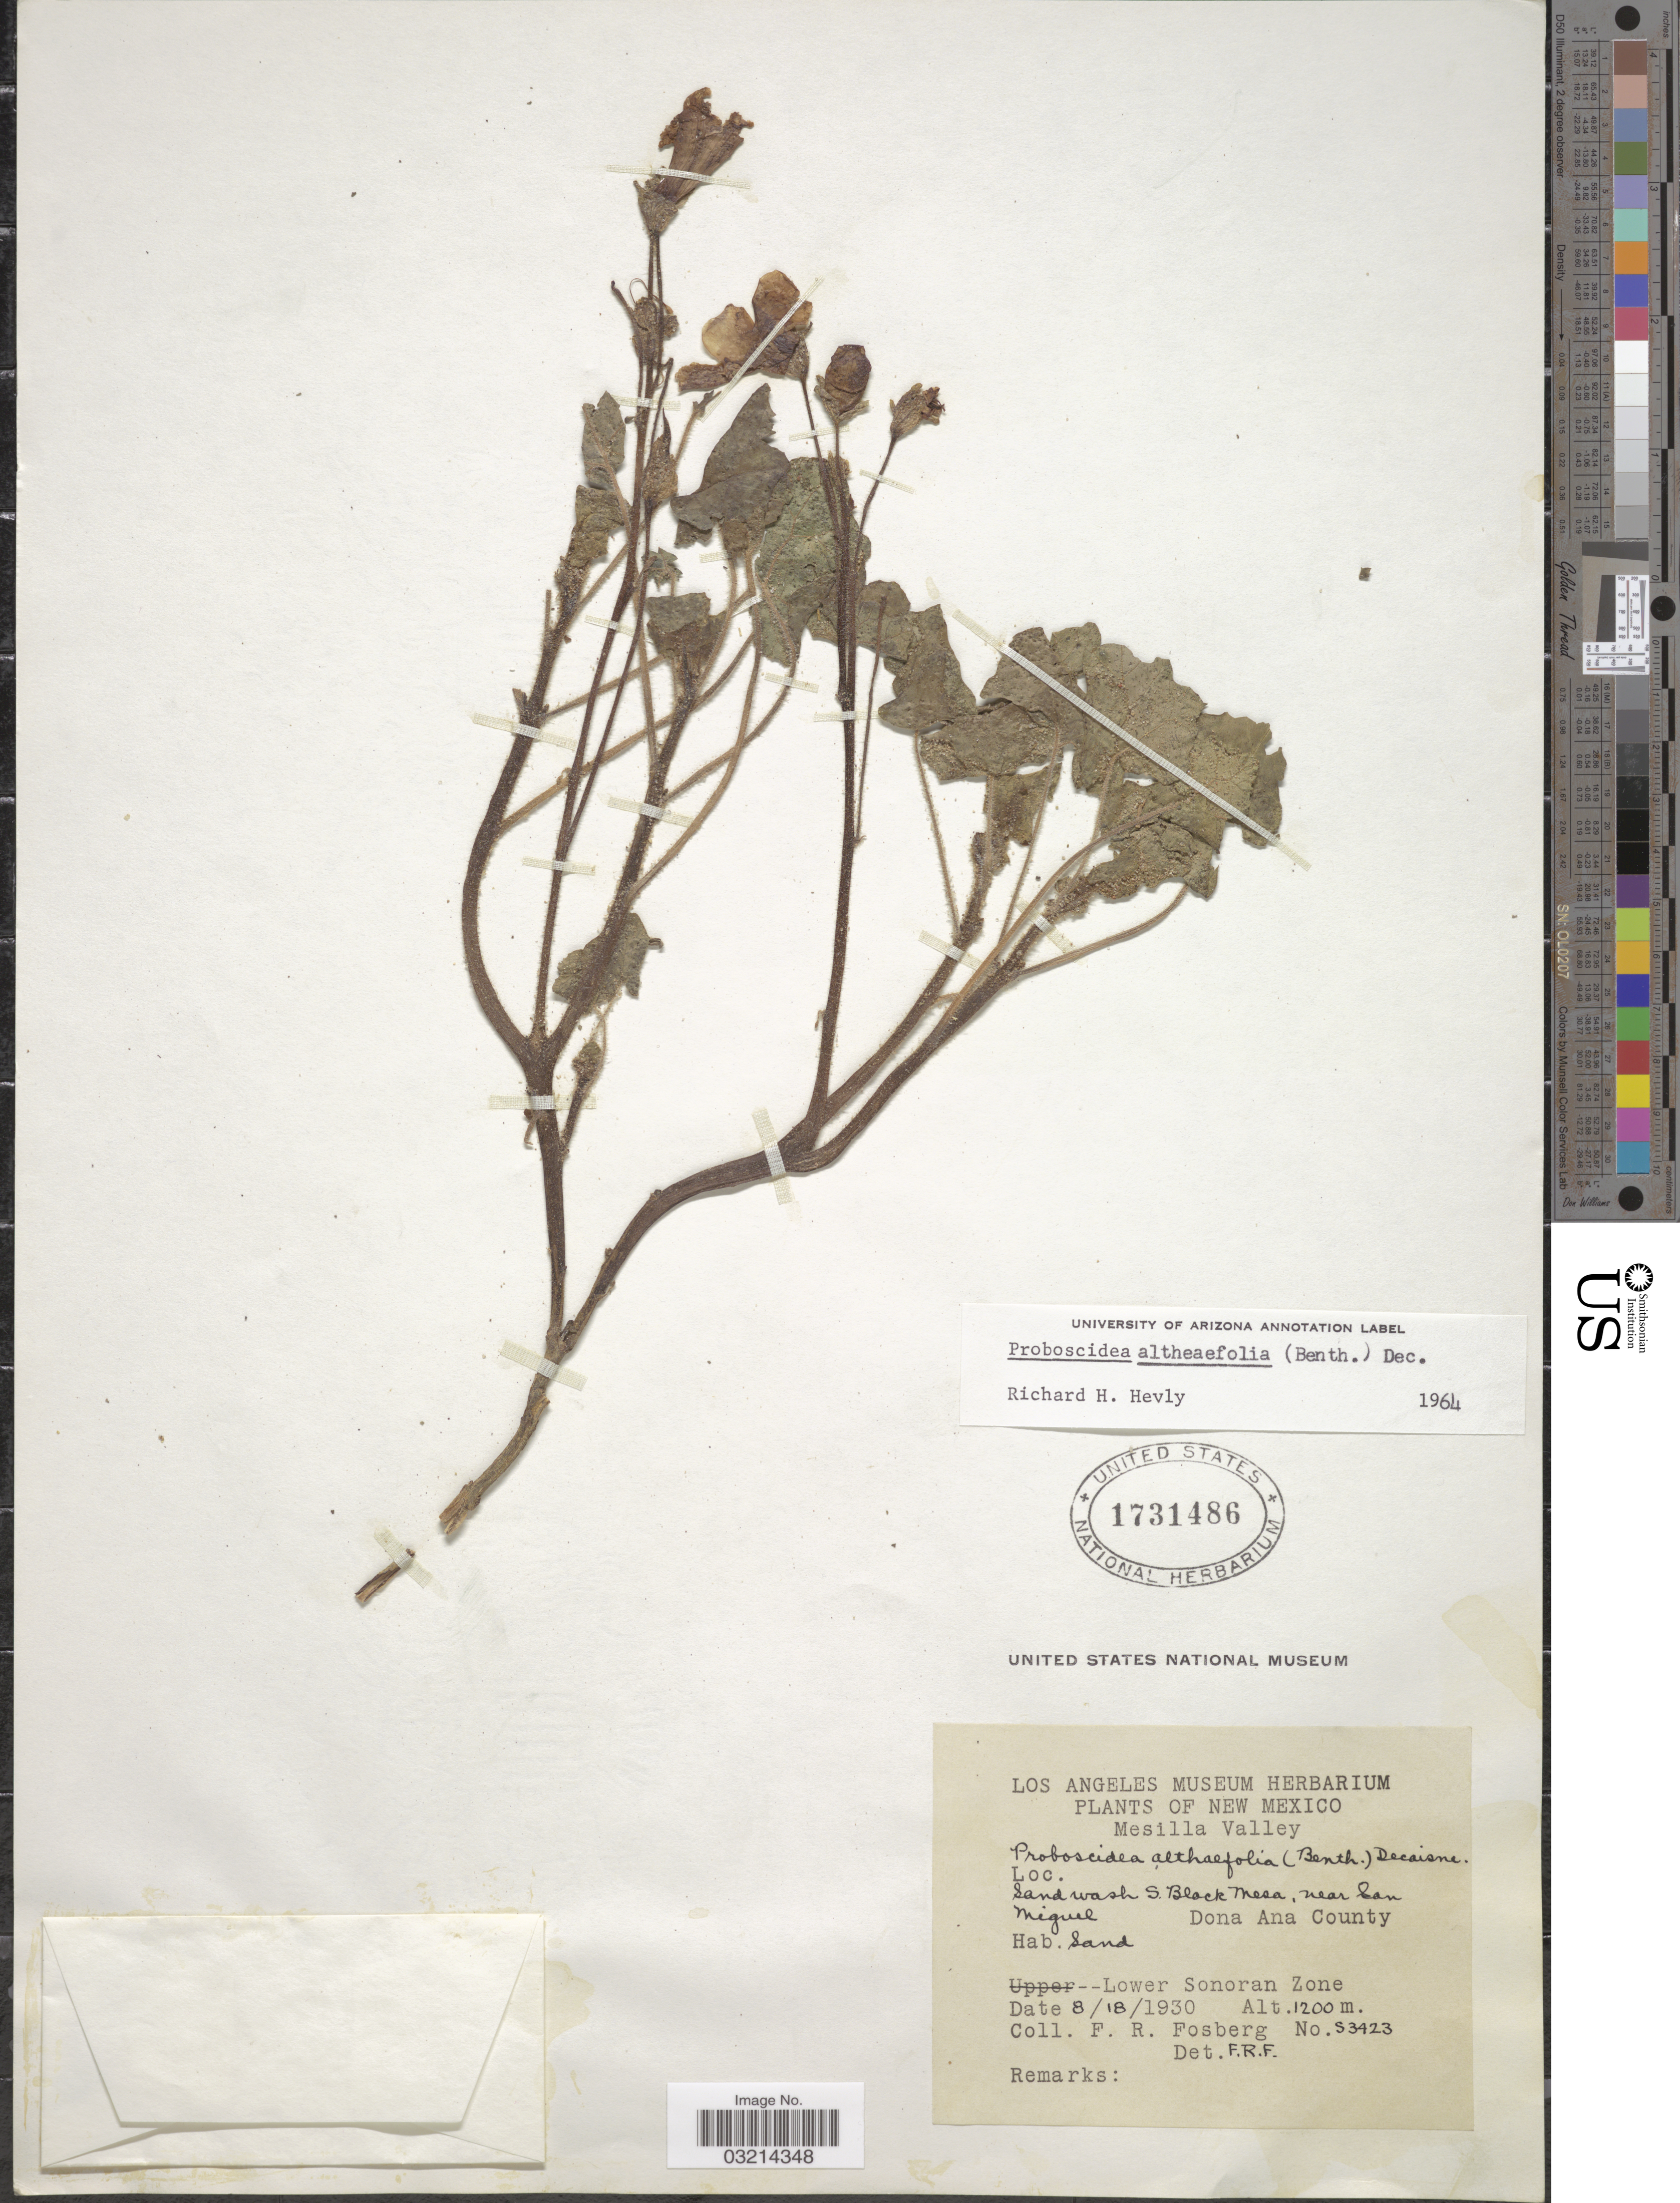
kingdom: Plantae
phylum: Tracheophyta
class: Magnoliopsida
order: Lamiales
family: Martyniaceae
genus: Proboscidea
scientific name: Proboscidea althaeifolia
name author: (Benth.) Decne.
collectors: F. R. Fosberg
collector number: S3423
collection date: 1930-08-18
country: United States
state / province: New Mexico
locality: Mesilla Valley, Sand wash S. Block Mesa, near San Miguel, Dona Ana County, Lower Sonoran Zone.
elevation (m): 1200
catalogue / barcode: US 1731486